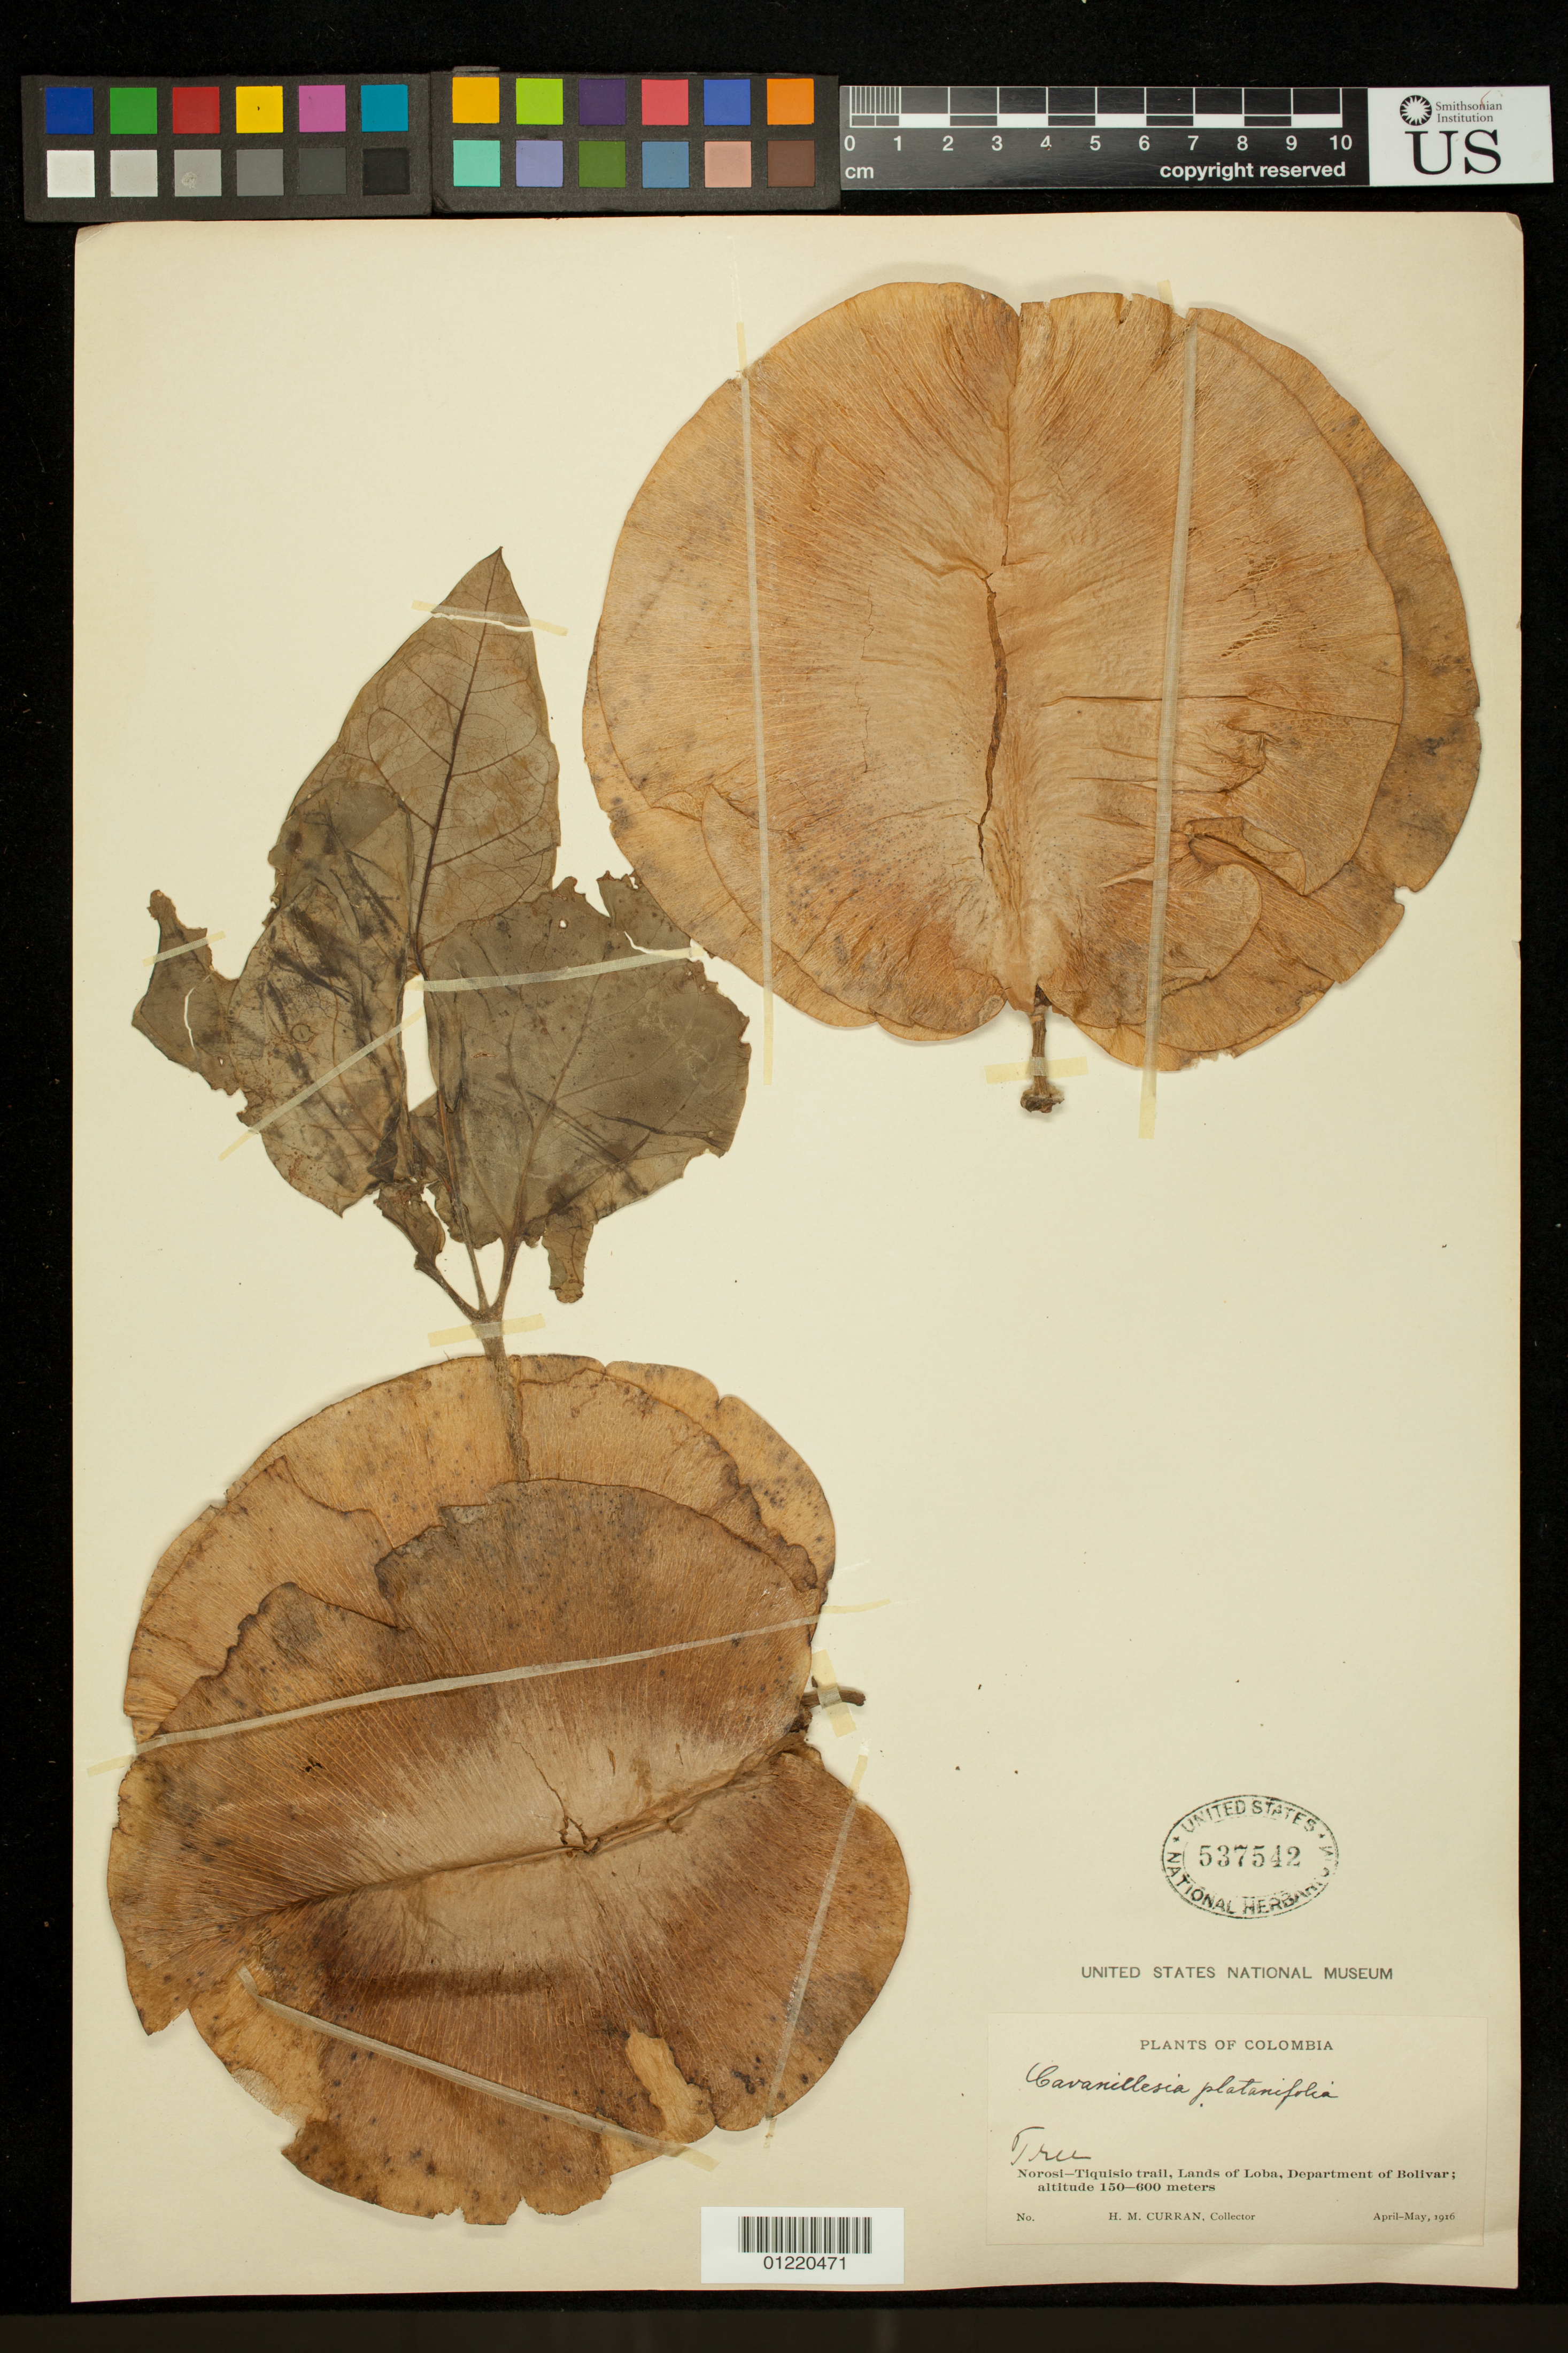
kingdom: Plantae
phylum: Tracheophyta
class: Magnoliopsida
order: Malvales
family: Malvaceae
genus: Cavanillesia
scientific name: Cavanillesia platanifolia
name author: (Bonpl.) Kunth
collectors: H. M. Curran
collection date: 1916-04/1916-05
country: Colombia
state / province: Bolivar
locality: Norosi-Tiquisio trail, Lands of Loba (Barranco de Loba).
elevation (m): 150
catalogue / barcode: US 537542